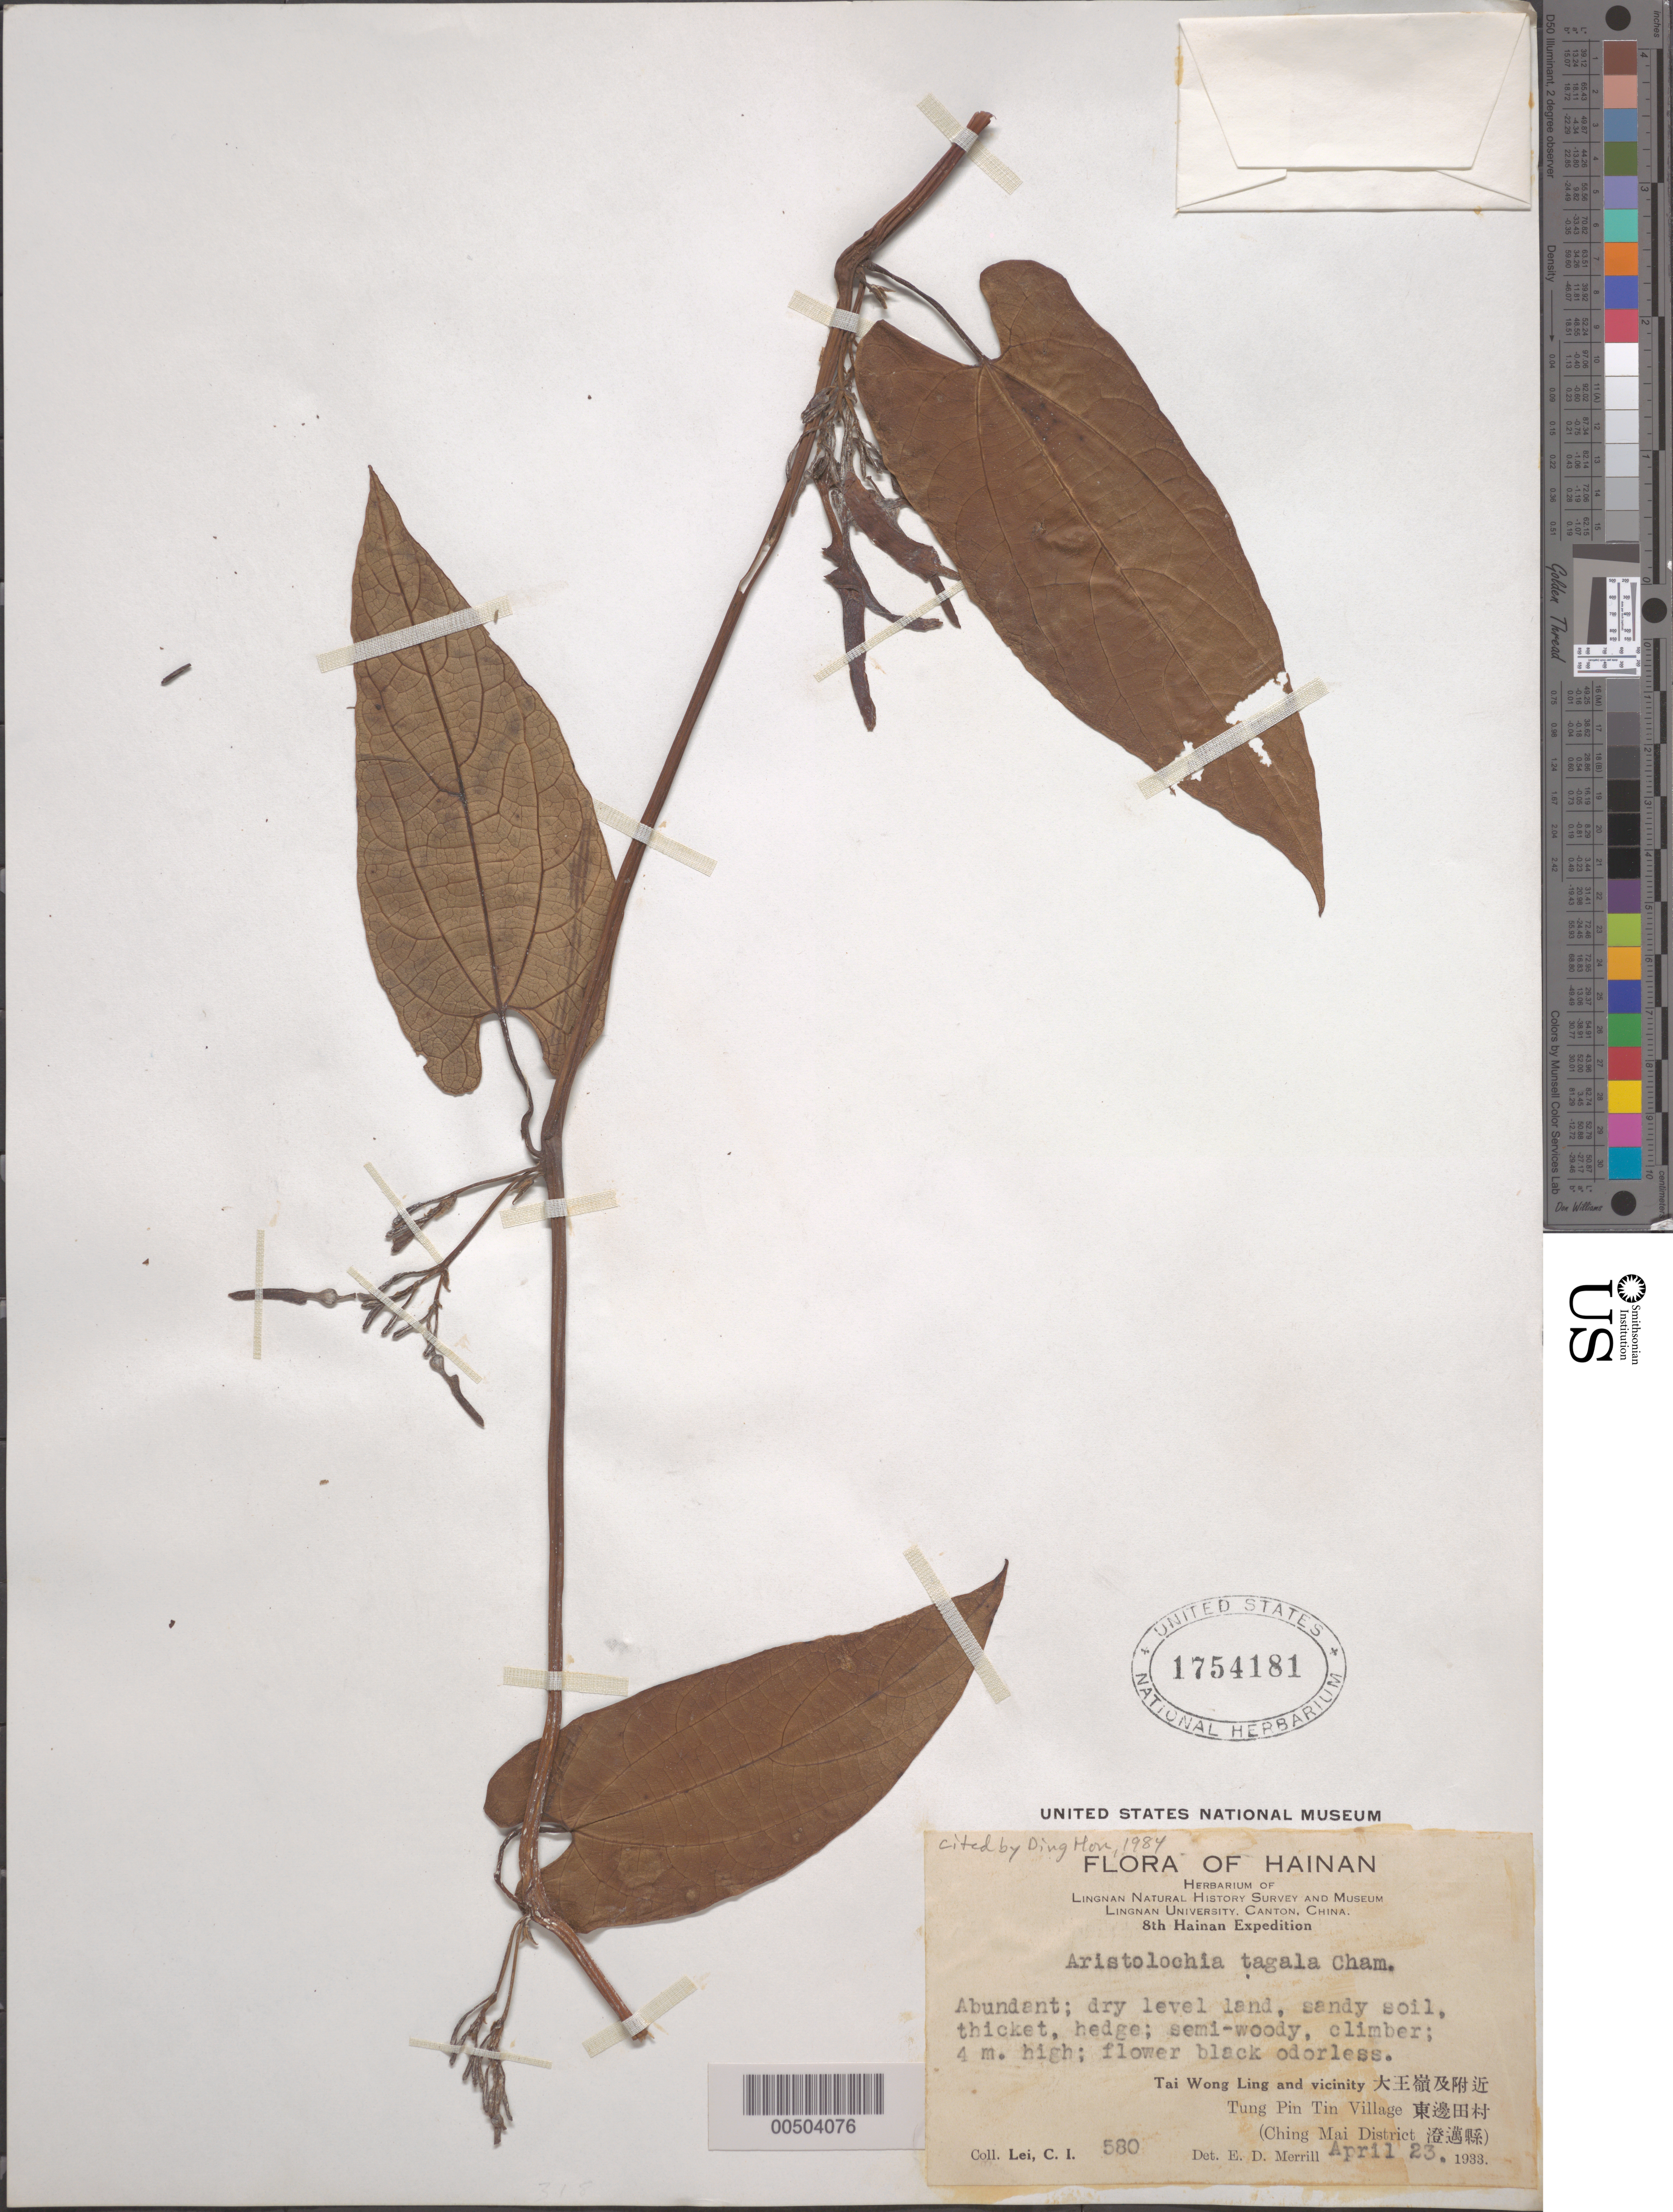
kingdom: Plantae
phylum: Tracheophyta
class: Magnoliopsida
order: Piperales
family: Aristolochiaceae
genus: Aristolochia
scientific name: Aristolochia tagala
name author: Cham.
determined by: Merrill, Elmer D.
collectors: C. I. Lei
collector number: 580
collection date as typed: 23 Apr 1933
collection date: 1933-04-23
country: China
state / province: Hainan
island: Hainan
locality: Tai Wong Ling and vicinity, Tung Pin Tin Village, (Ching Mai District)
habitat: Abundant; dry level land, sandy soil, thicket, hedge; semi-woody, climber; 4 m. high; flower black odorless.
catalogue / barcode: US 1754181